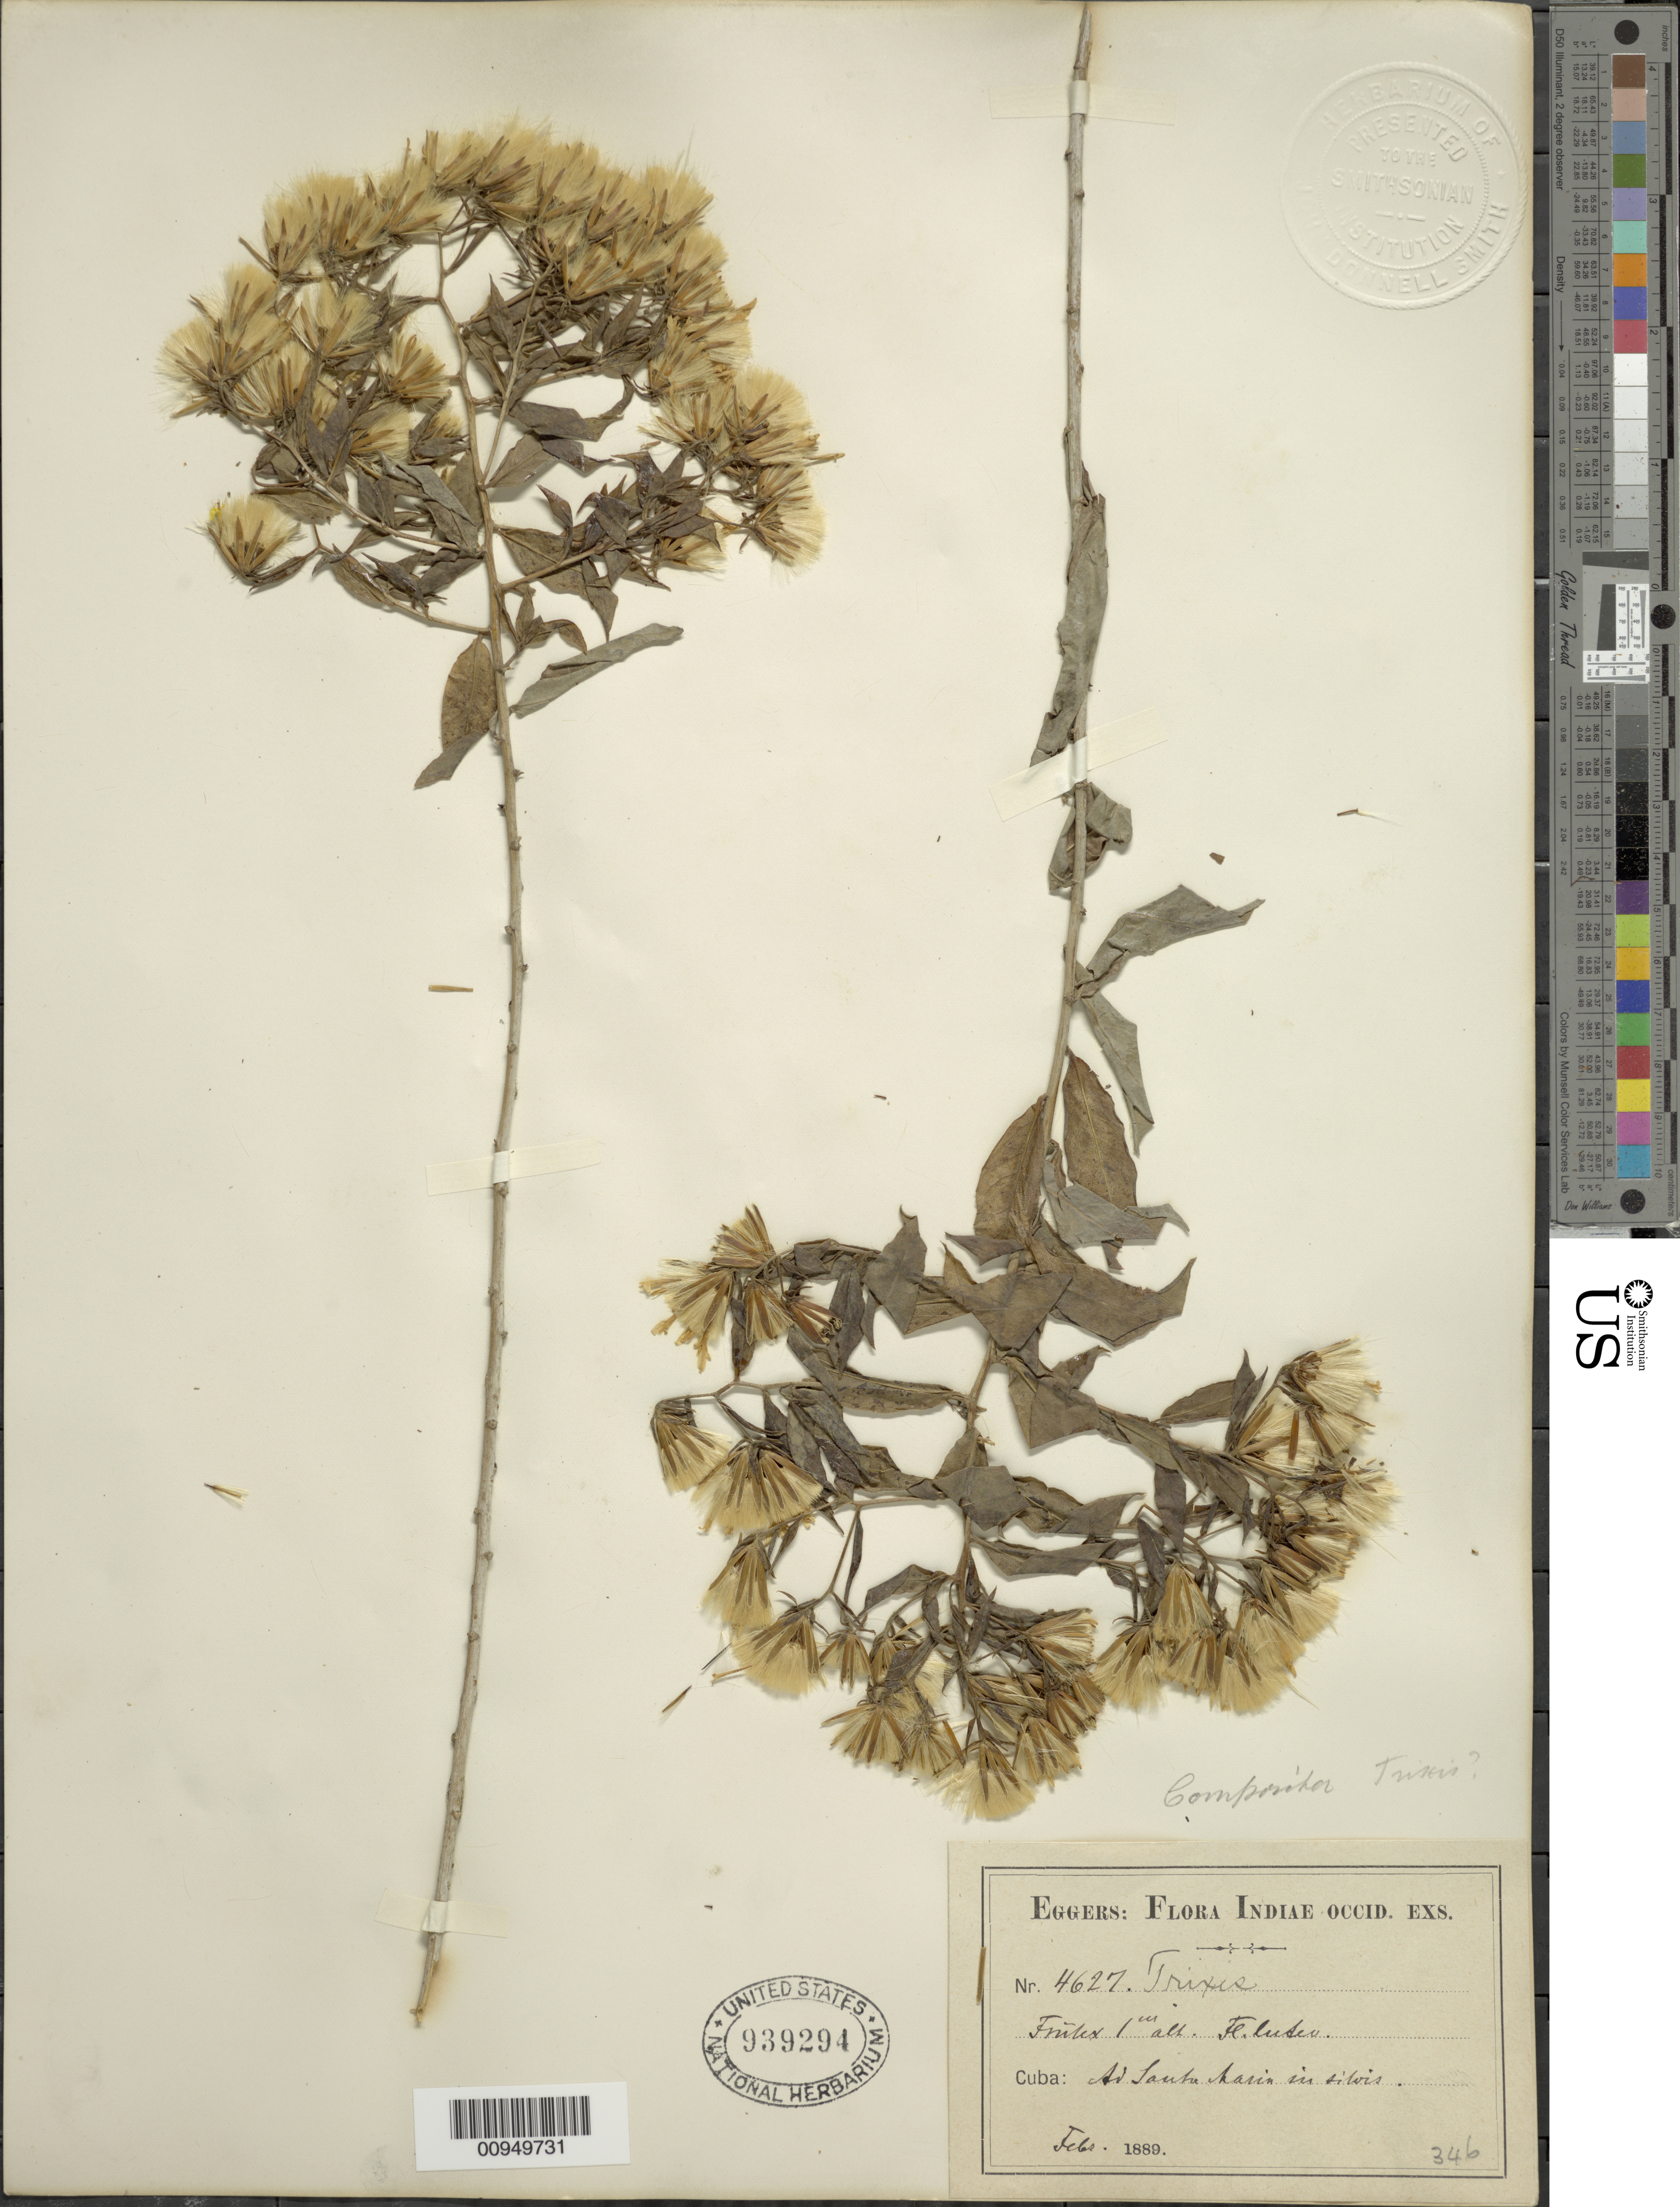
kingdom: Plantae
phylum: Tracheophyta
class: Magnoliopsida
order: Asterales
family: Asteraceae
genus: Trixis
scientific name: Trixis inula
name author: Crantz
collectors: H. F. A. von Eggers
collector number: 4627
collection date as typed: Feb 1889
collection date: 1889-02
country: Cuba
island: Cuba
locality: Ad Santa Maria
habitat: In silvis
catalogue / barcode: US 939294